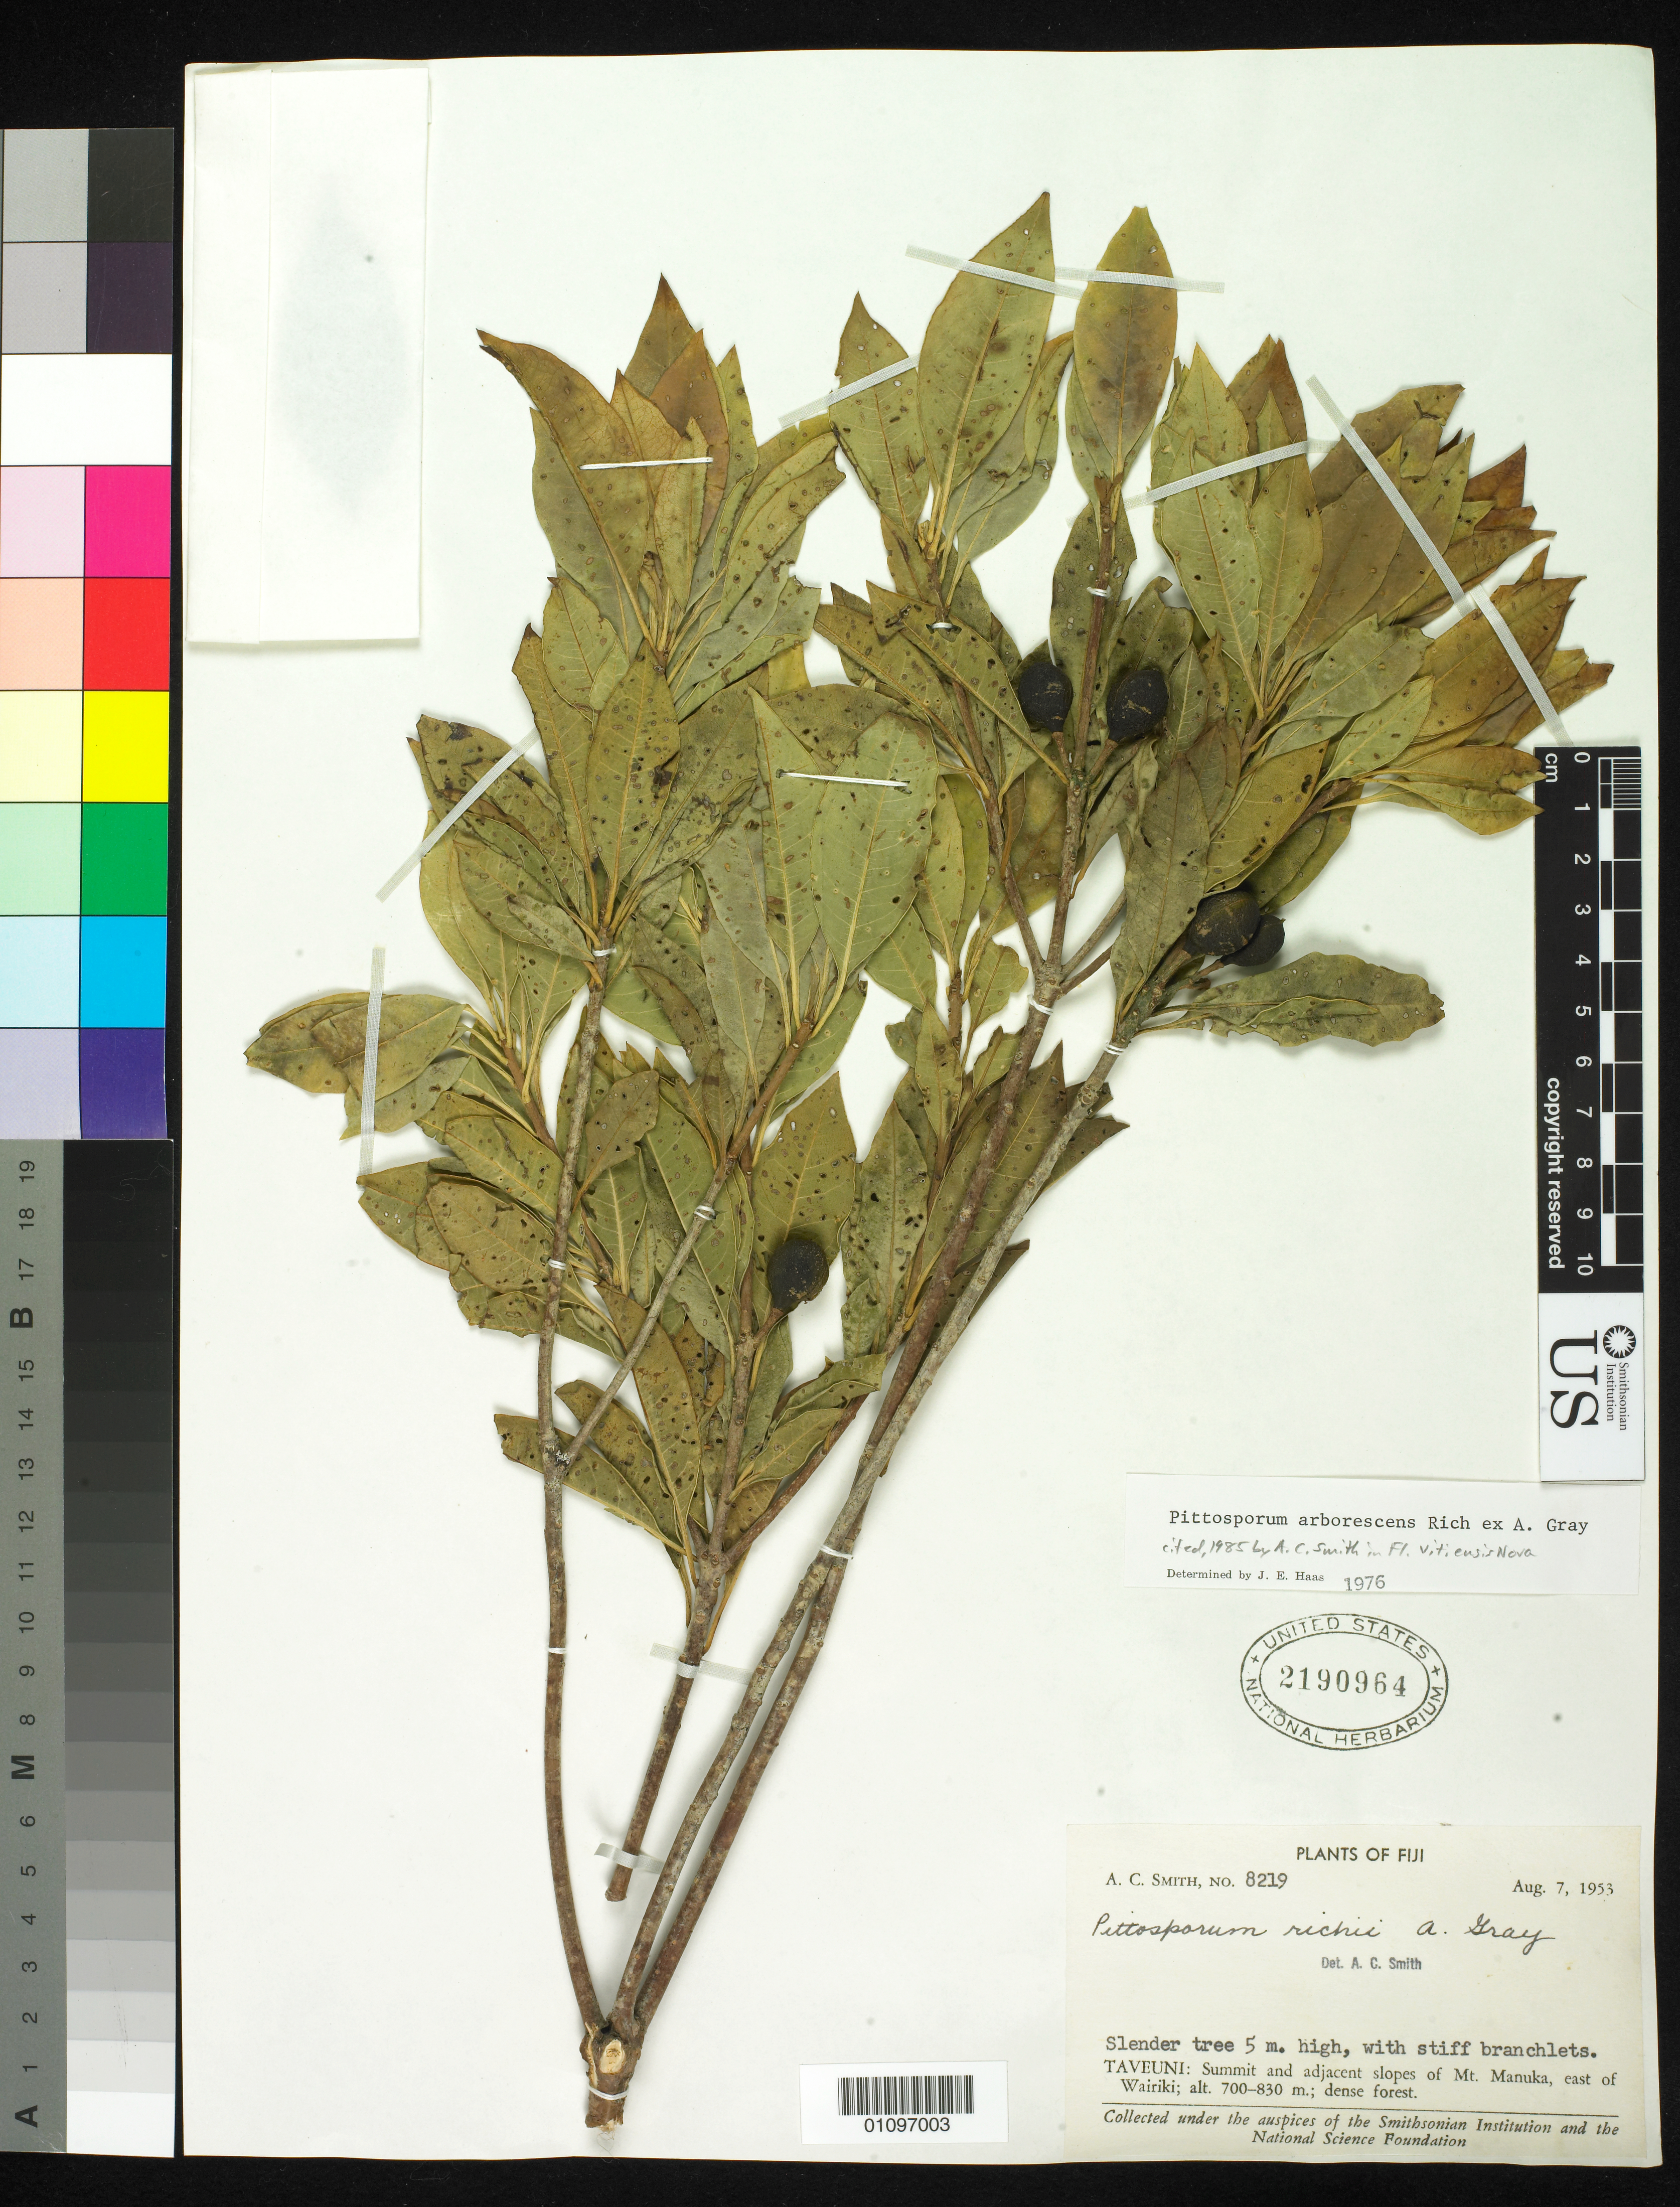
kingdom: Plantae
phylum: Tracheophyta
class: Magnoliopsida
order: Apiales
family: Pittosporaceae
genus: Pittosporum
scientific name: Pittosporum arborescens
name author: Rich. ex A. Gray in Wilkes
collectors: A. C. Smith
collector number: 8219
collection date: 1953-08-07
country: Fiji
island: Taveuni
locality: Summit and adjacent slopes of Mt. Manuka, E of Wairiki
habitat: Dense forest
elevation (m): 700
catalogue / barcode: US 2190964